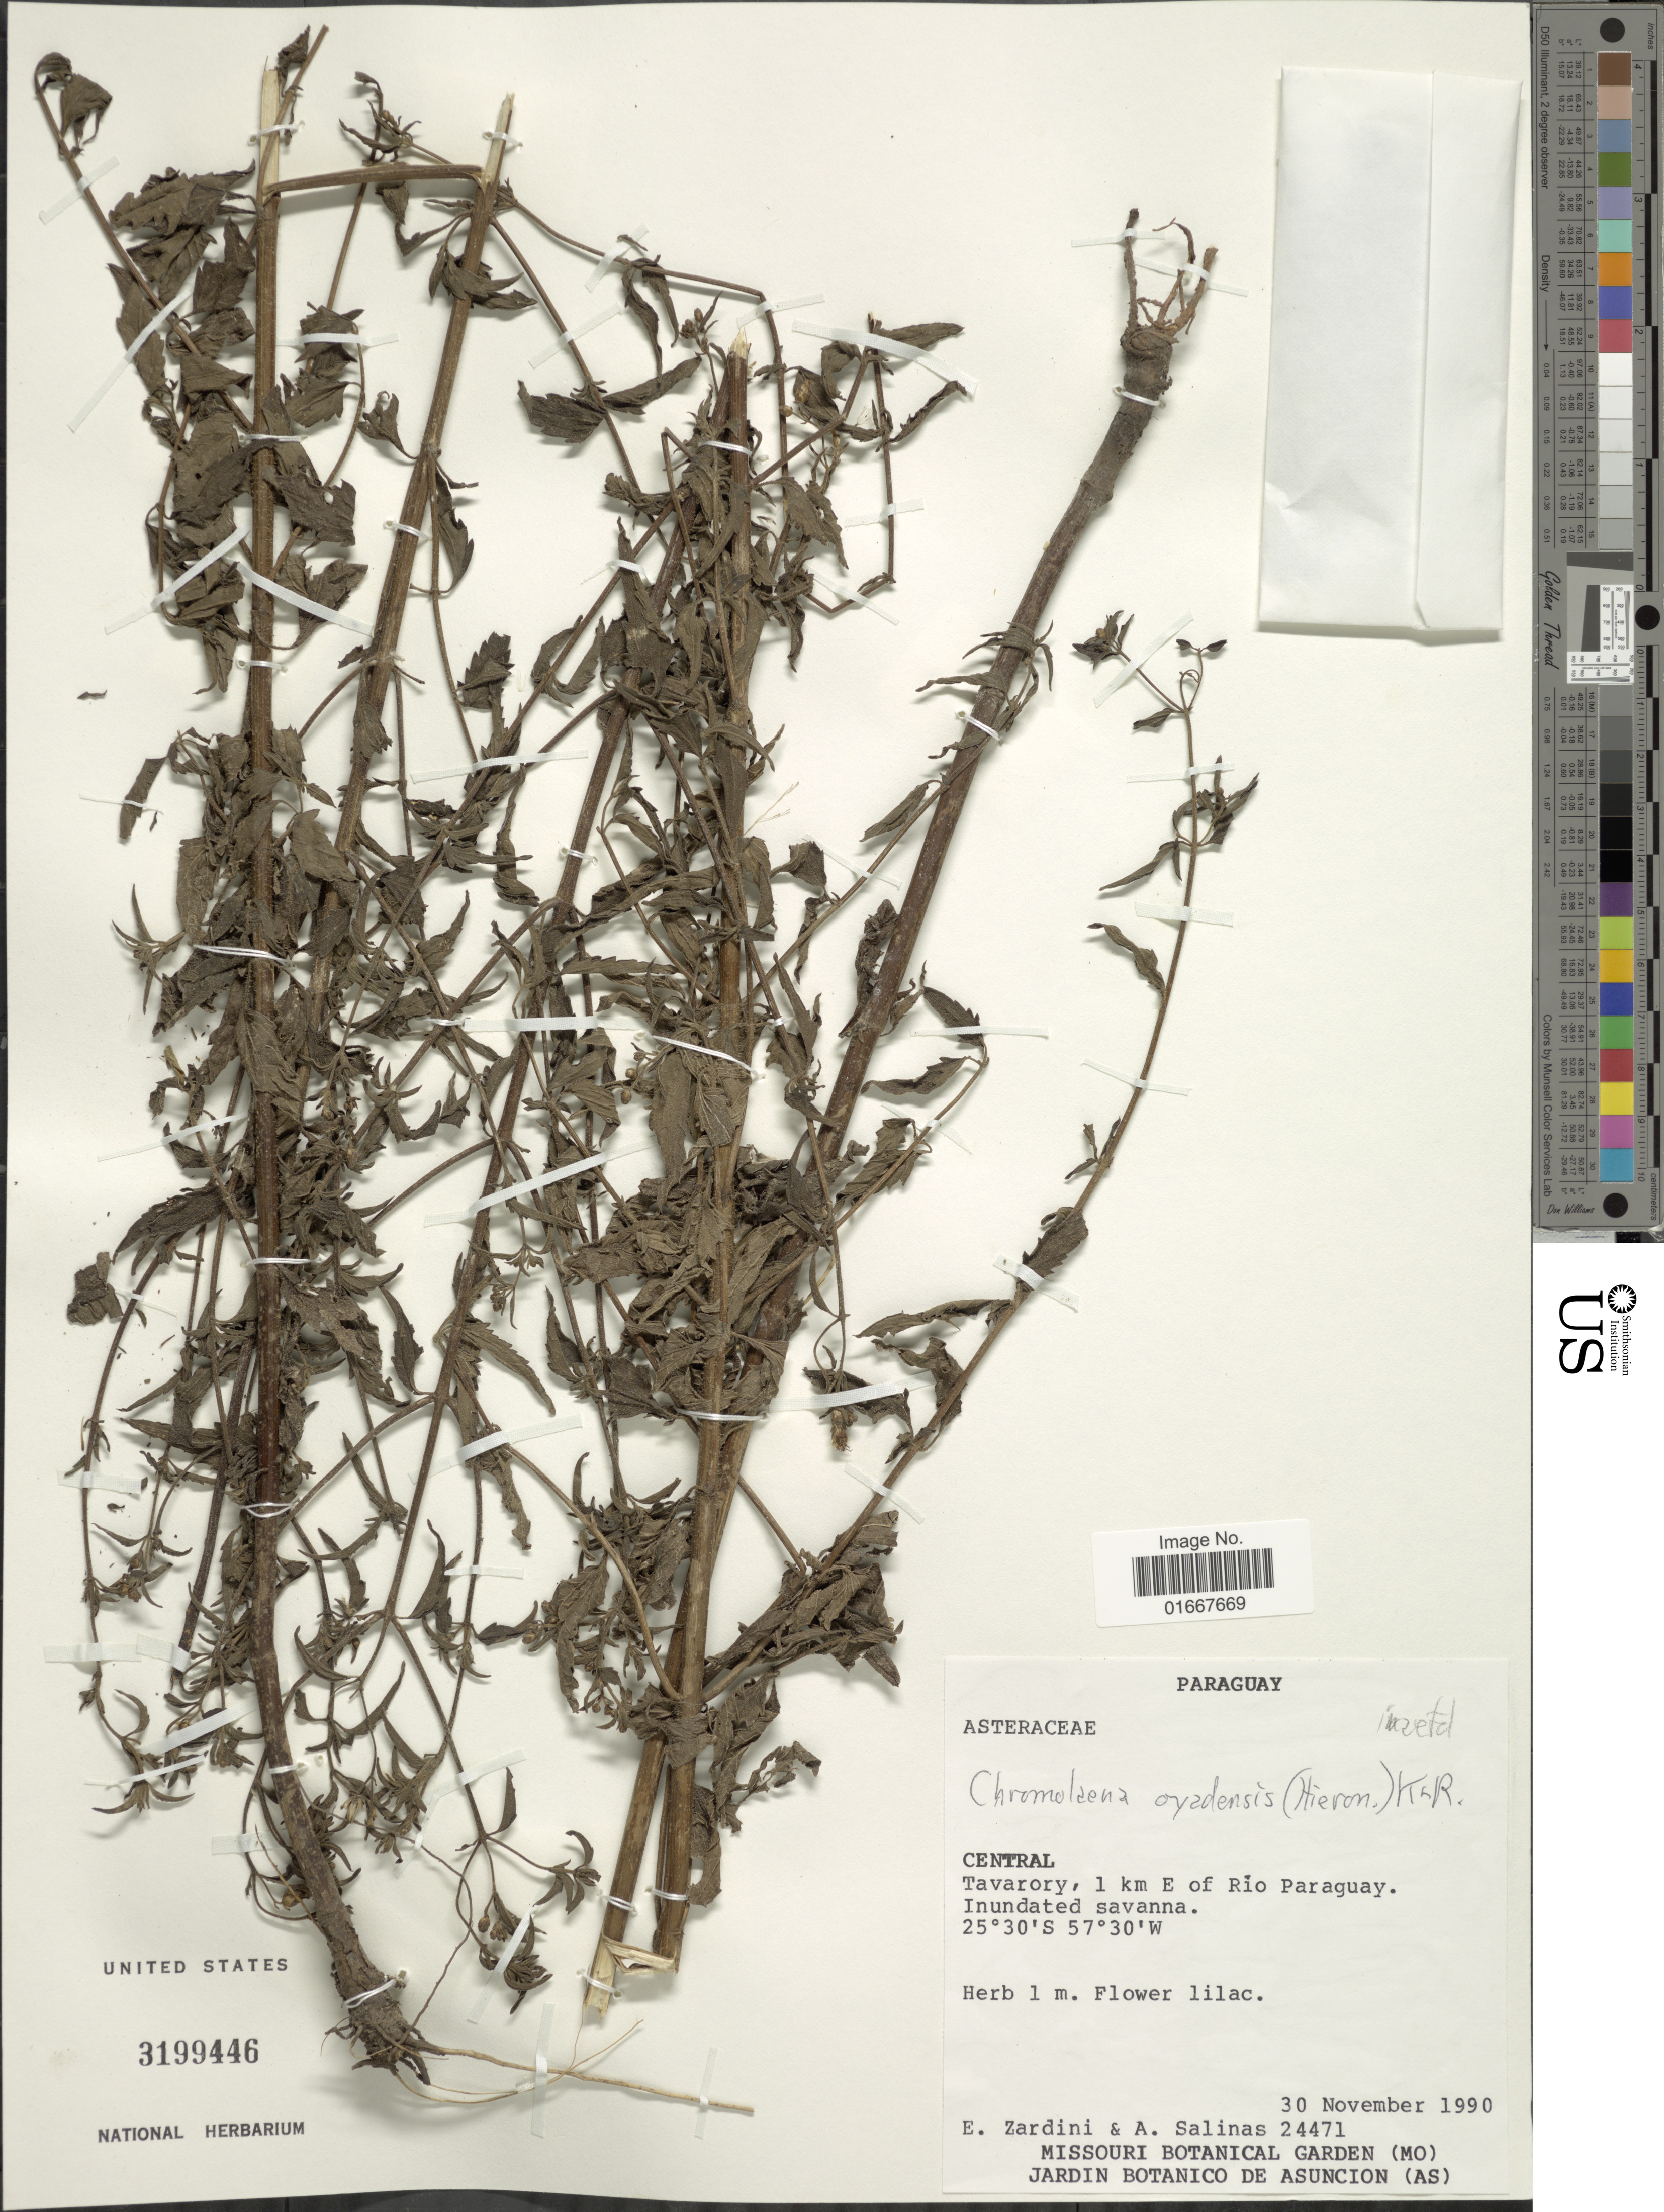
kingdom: Plantae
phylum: Tracheophyta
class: Magnoliopsida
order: Asterales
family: Asteraceae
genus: Chromolaena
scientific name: Chromolaena oyadensis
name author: (Hieron.) R.M. King & H. Rob.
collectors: E. M. Zardini & A. Salinas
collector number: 24471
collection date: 1990-11-30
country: Paraguay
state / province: Central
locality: Tavarory, 1 km E of Río Paraguay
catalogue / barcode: US 3199446